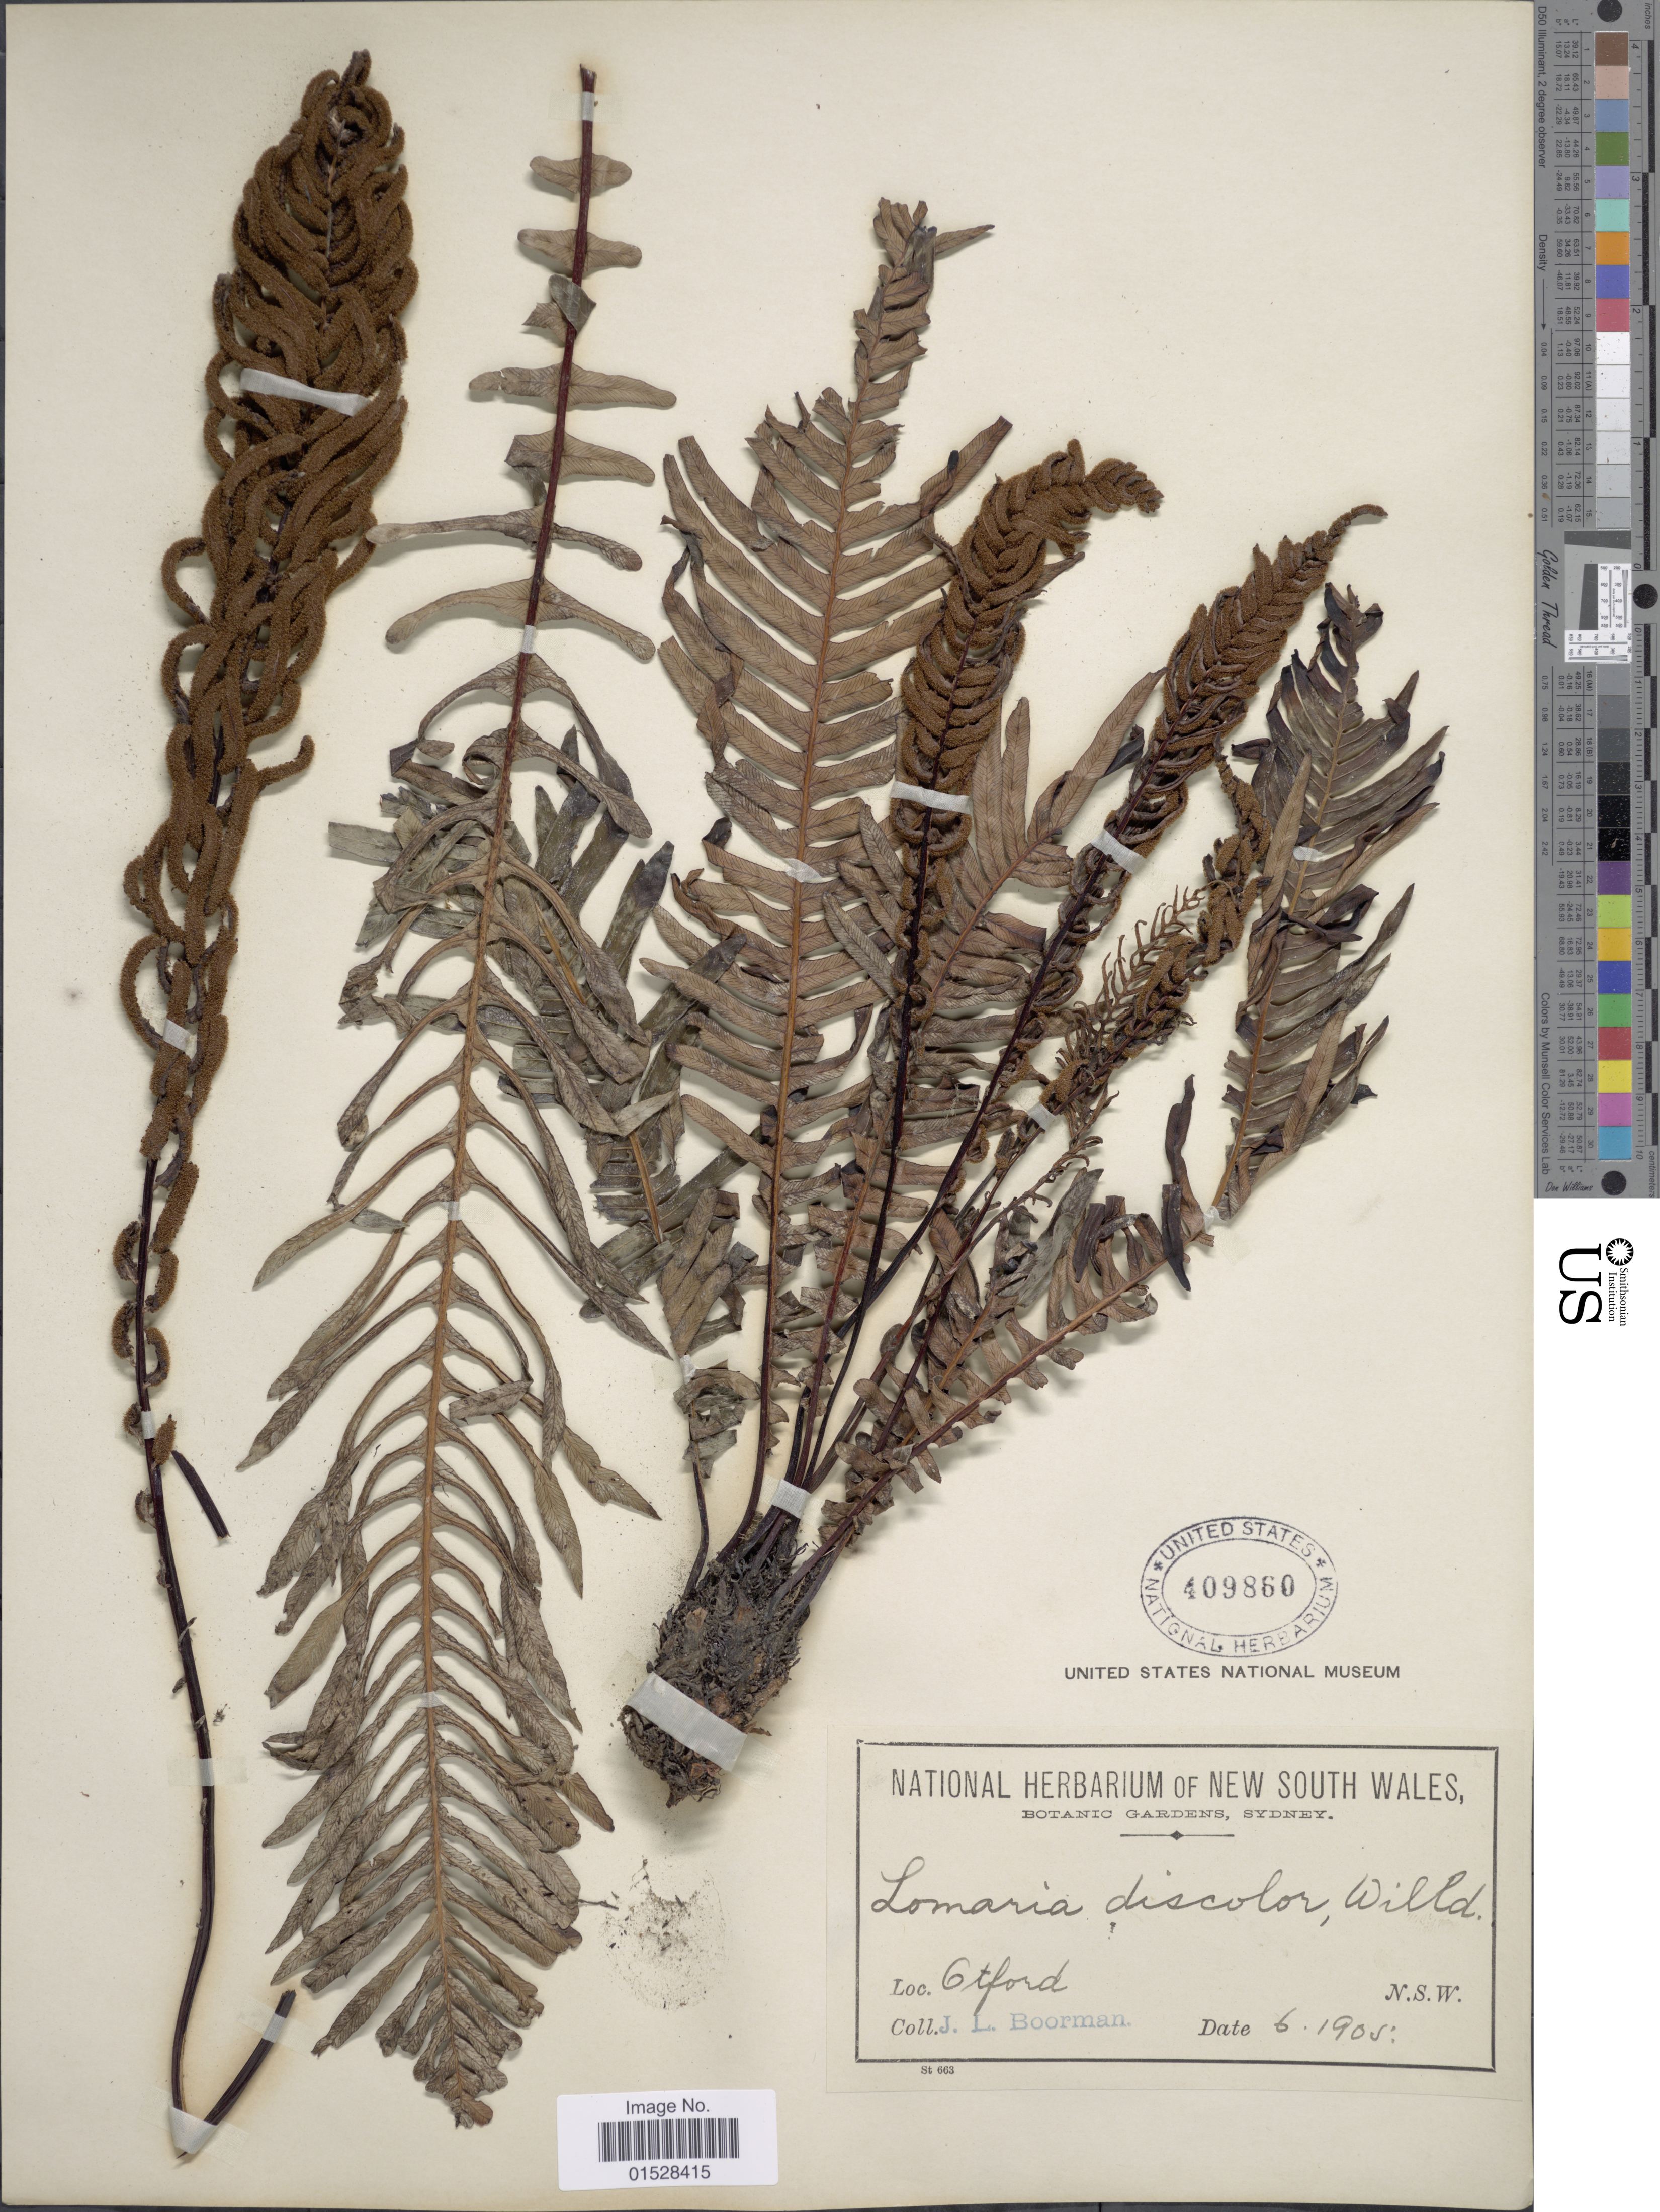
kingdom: Plantae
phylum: Tracheophyta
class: Polypodiopsida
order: Polypodiales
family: Blechnaceae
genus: Blechnum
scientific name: Blechnum nudum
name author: (Labill.) Mett. ex Luerss.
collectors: J. Boorman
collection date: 1905-06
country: Australia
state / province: New South Wales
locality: Otford.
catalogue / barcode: US 409860